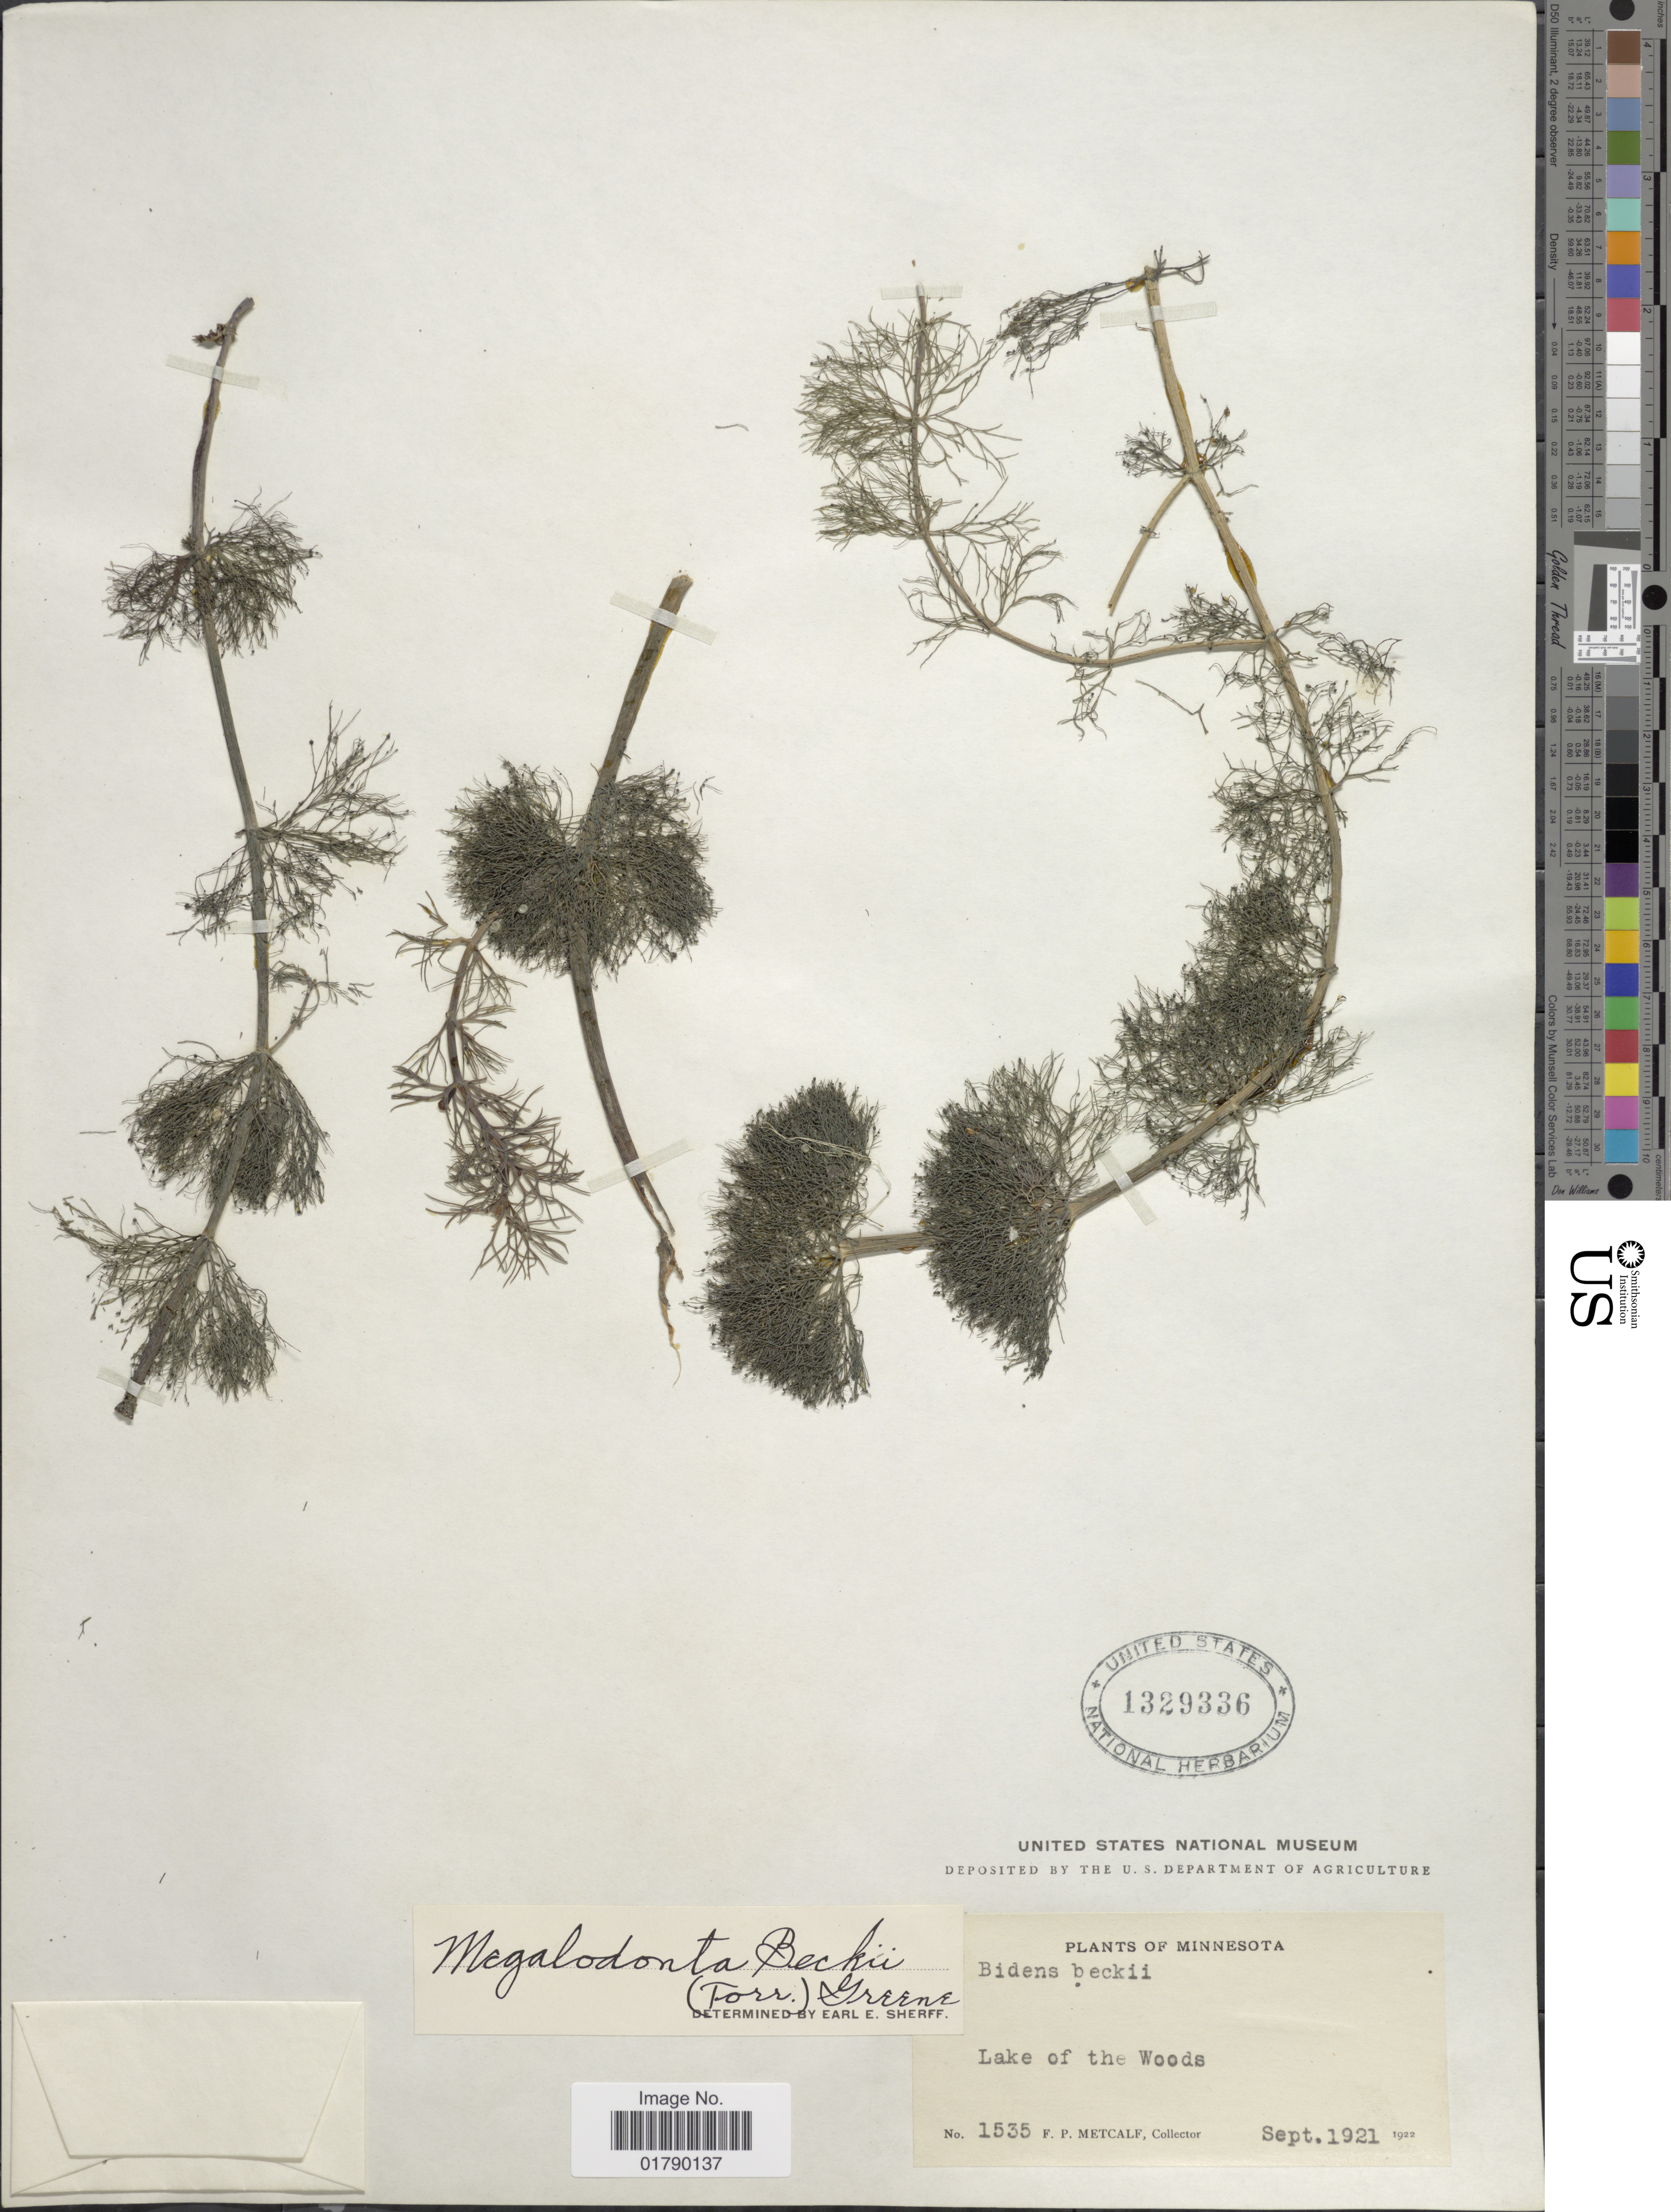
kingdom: Plantae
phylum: Tracheophyta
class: Magnoliopsida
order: Asterales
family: Asteraceae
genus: Megalodonta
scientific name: Megalodonta sp.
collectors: F. Metcalf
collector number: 1535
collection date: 1921-09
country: United States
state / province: Minnesota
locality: Lake of the woods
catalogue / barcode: US 1329336